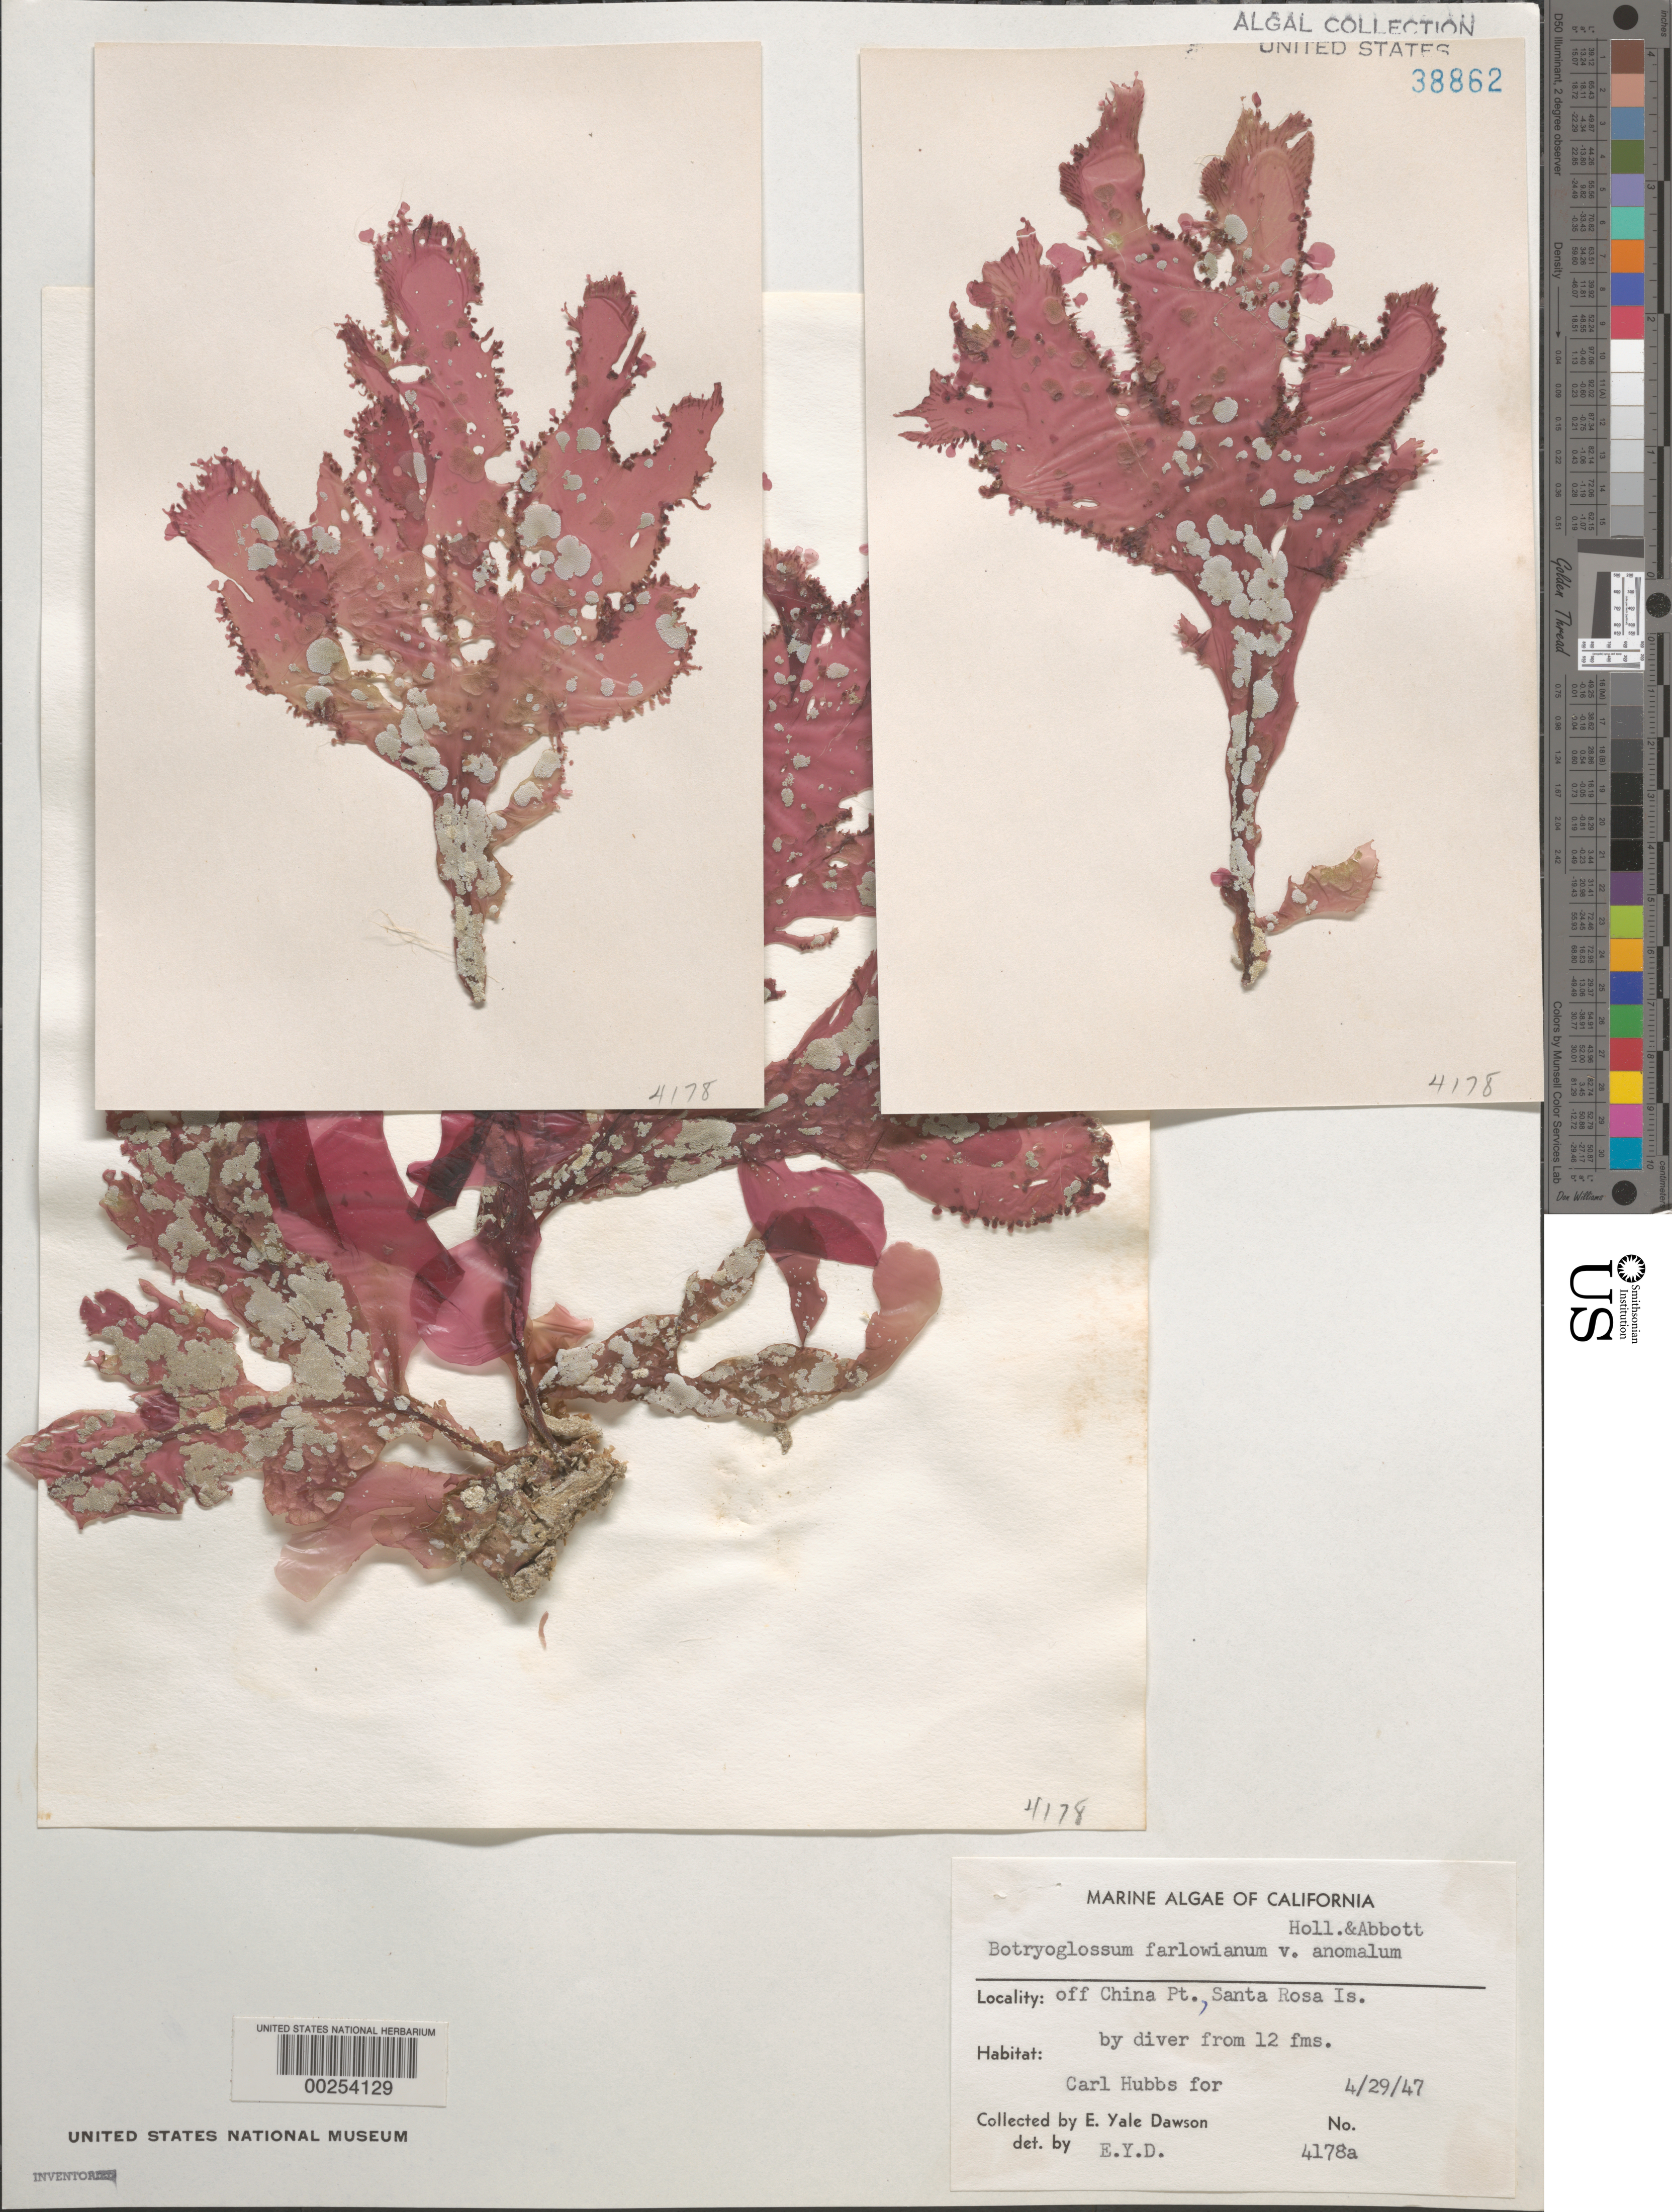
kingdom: Plantae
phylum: Rhodophyta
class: Florideophyceae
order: Ceramiales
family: Delesseriaceae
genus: Botryoglossum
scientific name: Botryoglossum farlowianum var. anomalum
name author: Hollenb. & I.A. Abbott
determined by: Dawson, E. Y.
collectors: C. Hubbs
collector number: EYD 4178a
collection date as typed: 29 Apr 1947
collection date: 1947-04-29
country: United States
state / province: California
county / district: Santa Barbara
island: Santa Rosa Island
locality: Off China Point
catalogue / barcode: US 38862